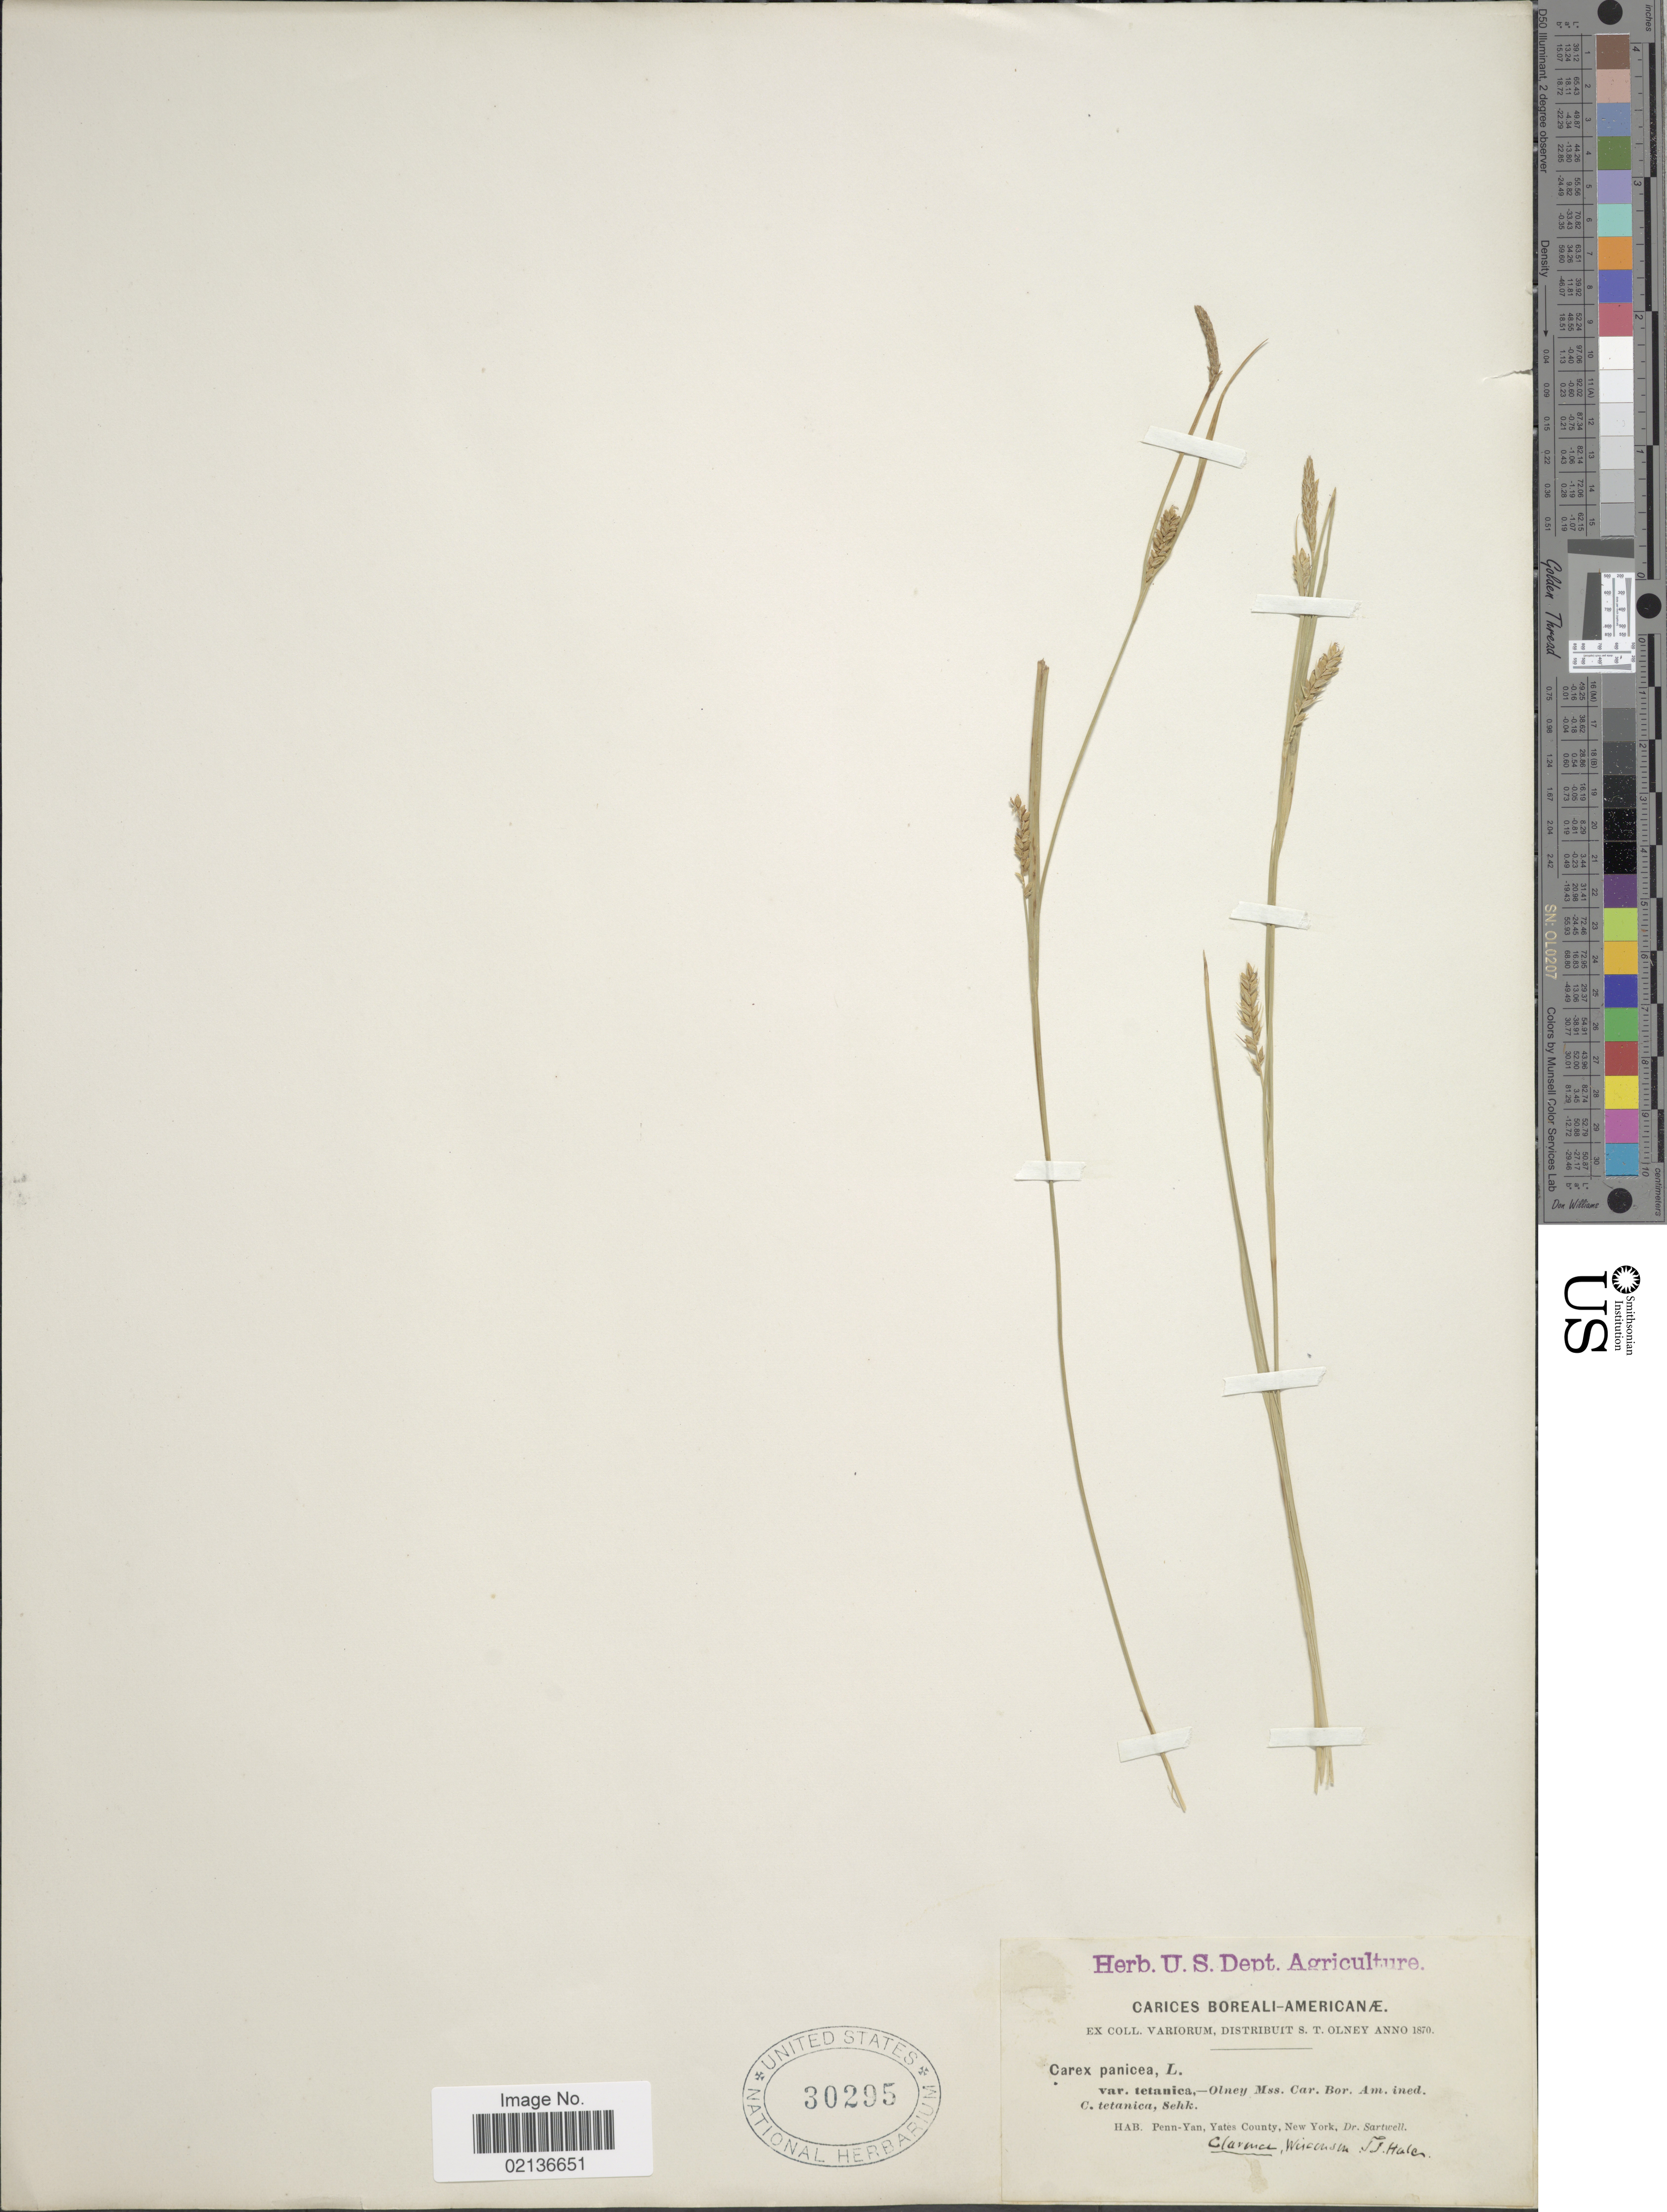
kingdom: Plantae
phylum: Tracheophyta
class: Liliopsida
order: Poales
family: Cyperaceae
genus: Carex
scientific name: Carex tetanica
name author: Schkuhr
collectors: Sartwell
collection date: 1870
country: United States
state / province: New York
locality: Penn-Yan, Yates County, New York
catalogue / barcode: US 30295